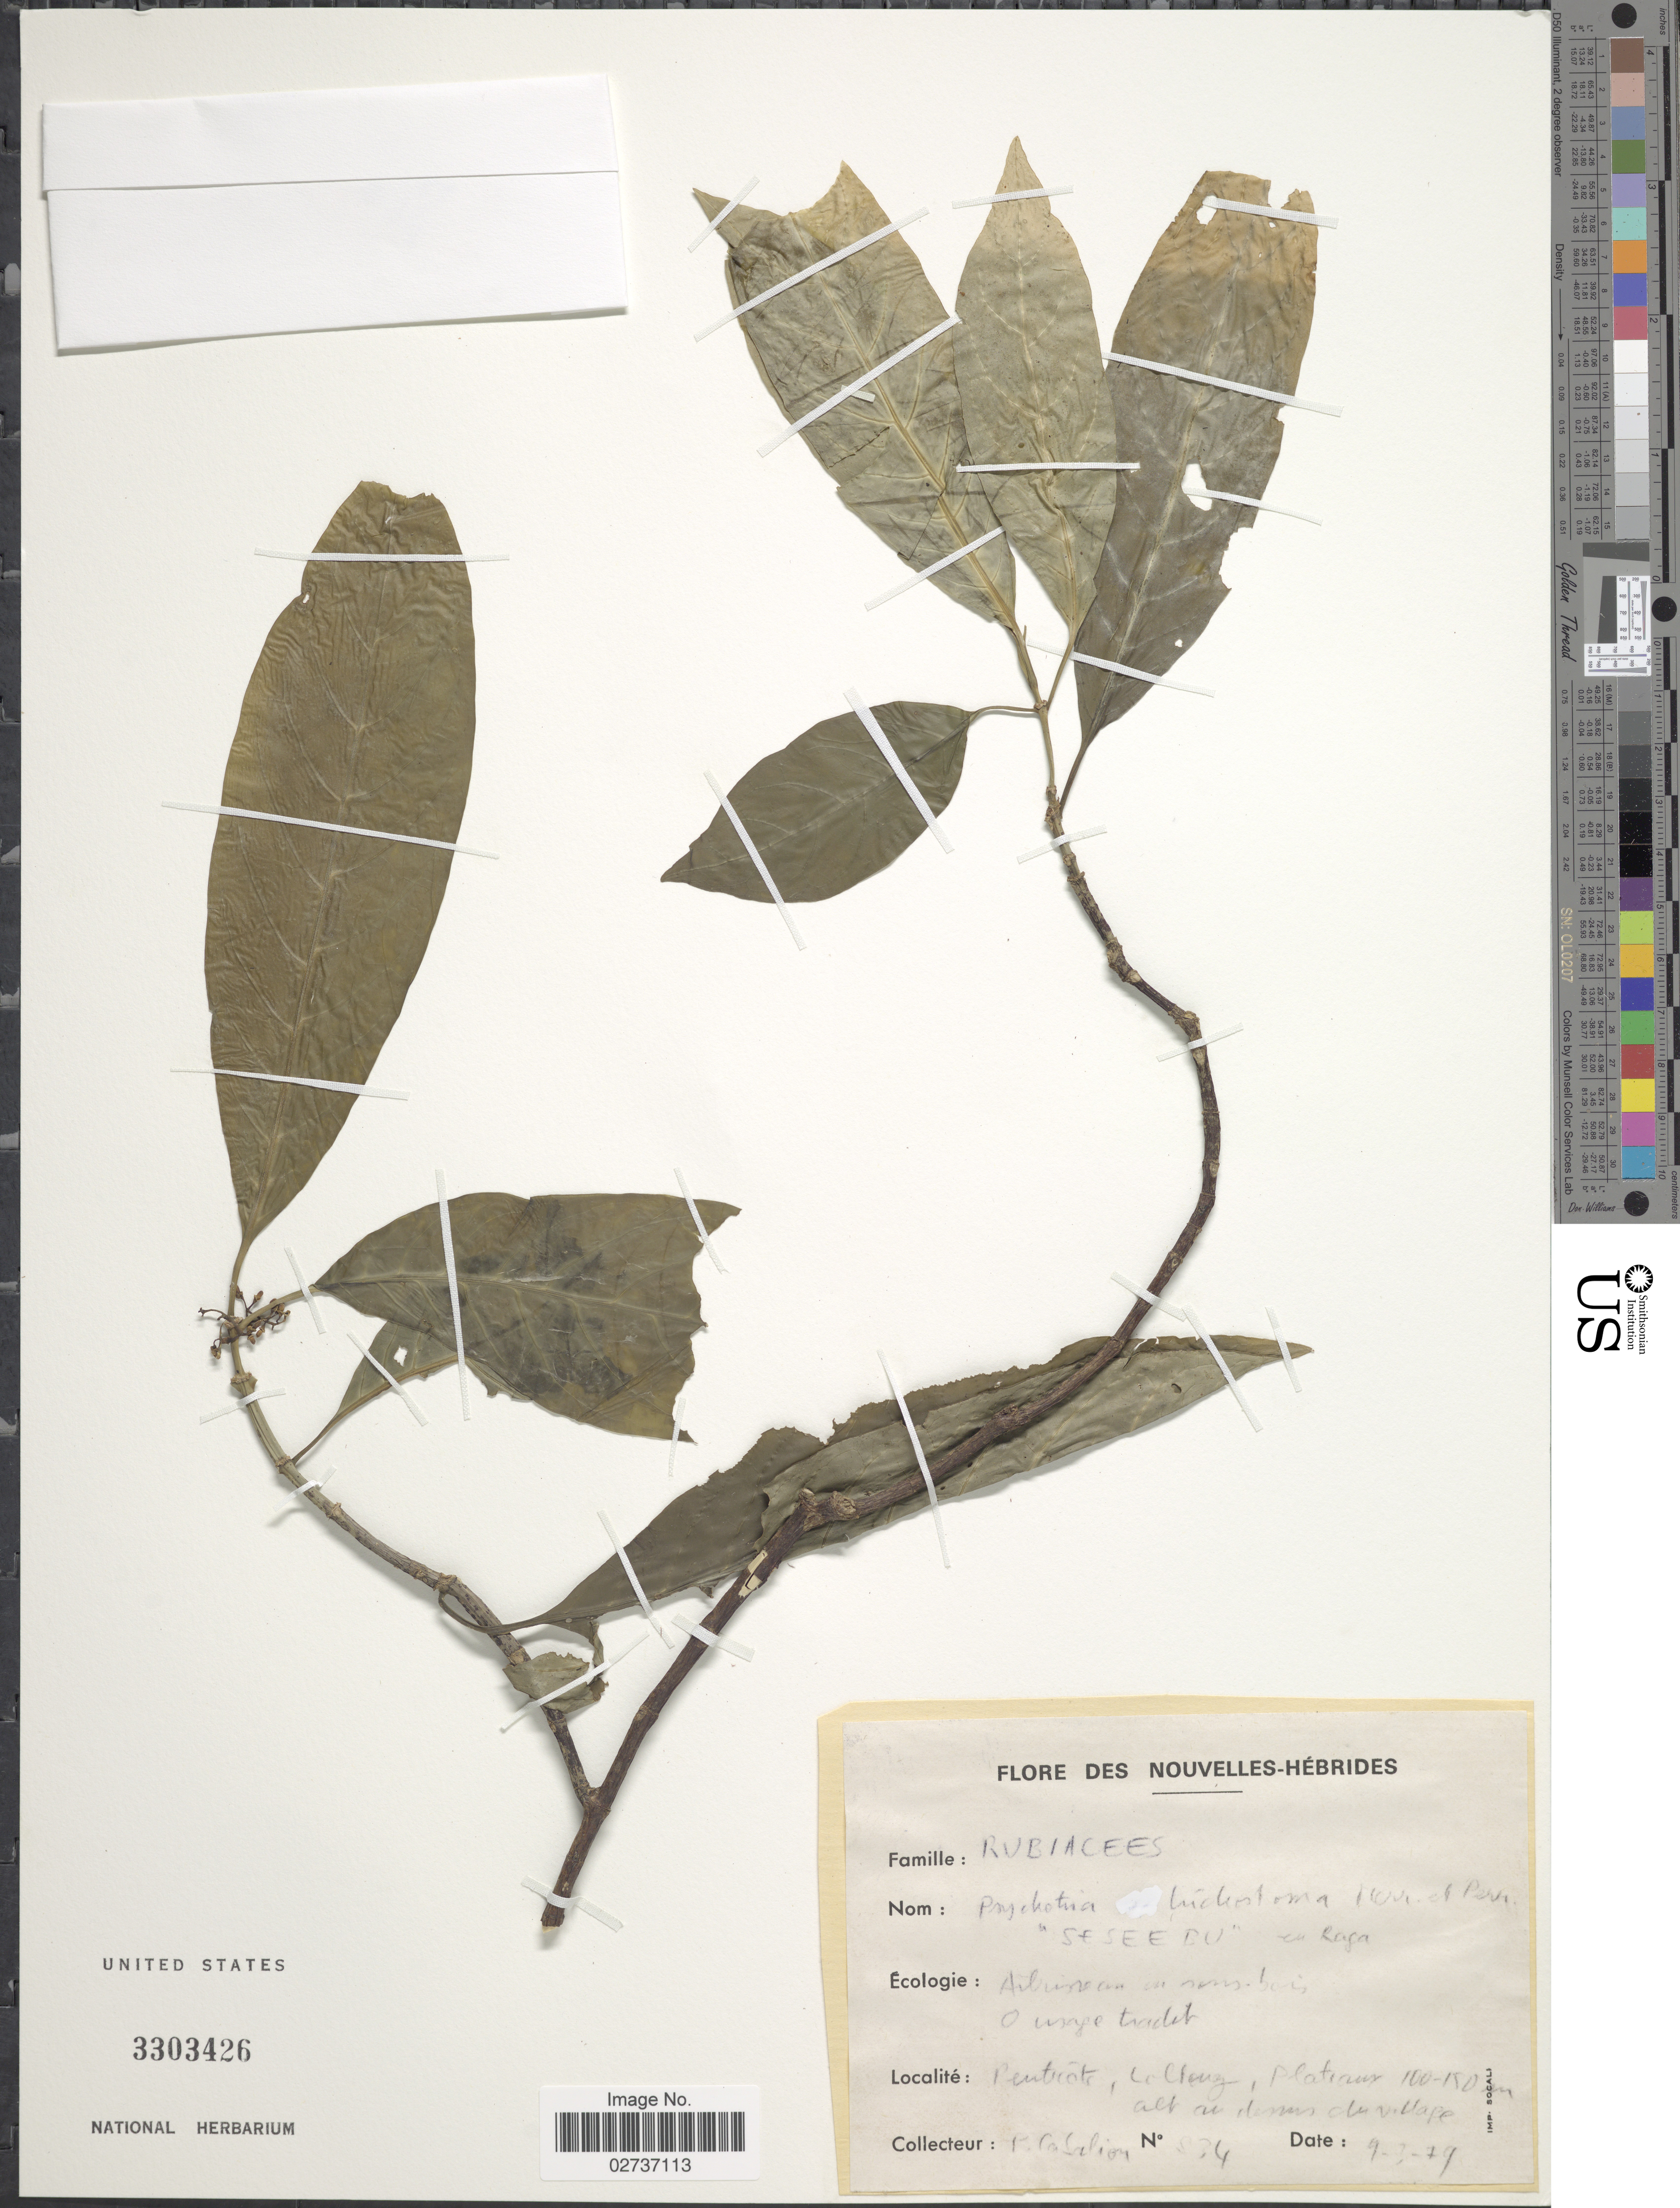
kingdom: Plantae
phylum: Tracheophyta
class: Magnoliopsida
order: Gentianales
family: Rubiaceae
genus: Psychotria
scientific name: Psychotria trichostoma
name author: Merr. & L.M. Perry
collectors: P. Cabalion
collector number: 534*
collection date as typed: Transcribed d/m/y: 9/3/79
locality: Des Nouvelles-Hebrides, Peutrote, Loltung, plateau [interpreted]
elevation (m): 100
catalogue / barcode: US 3303426